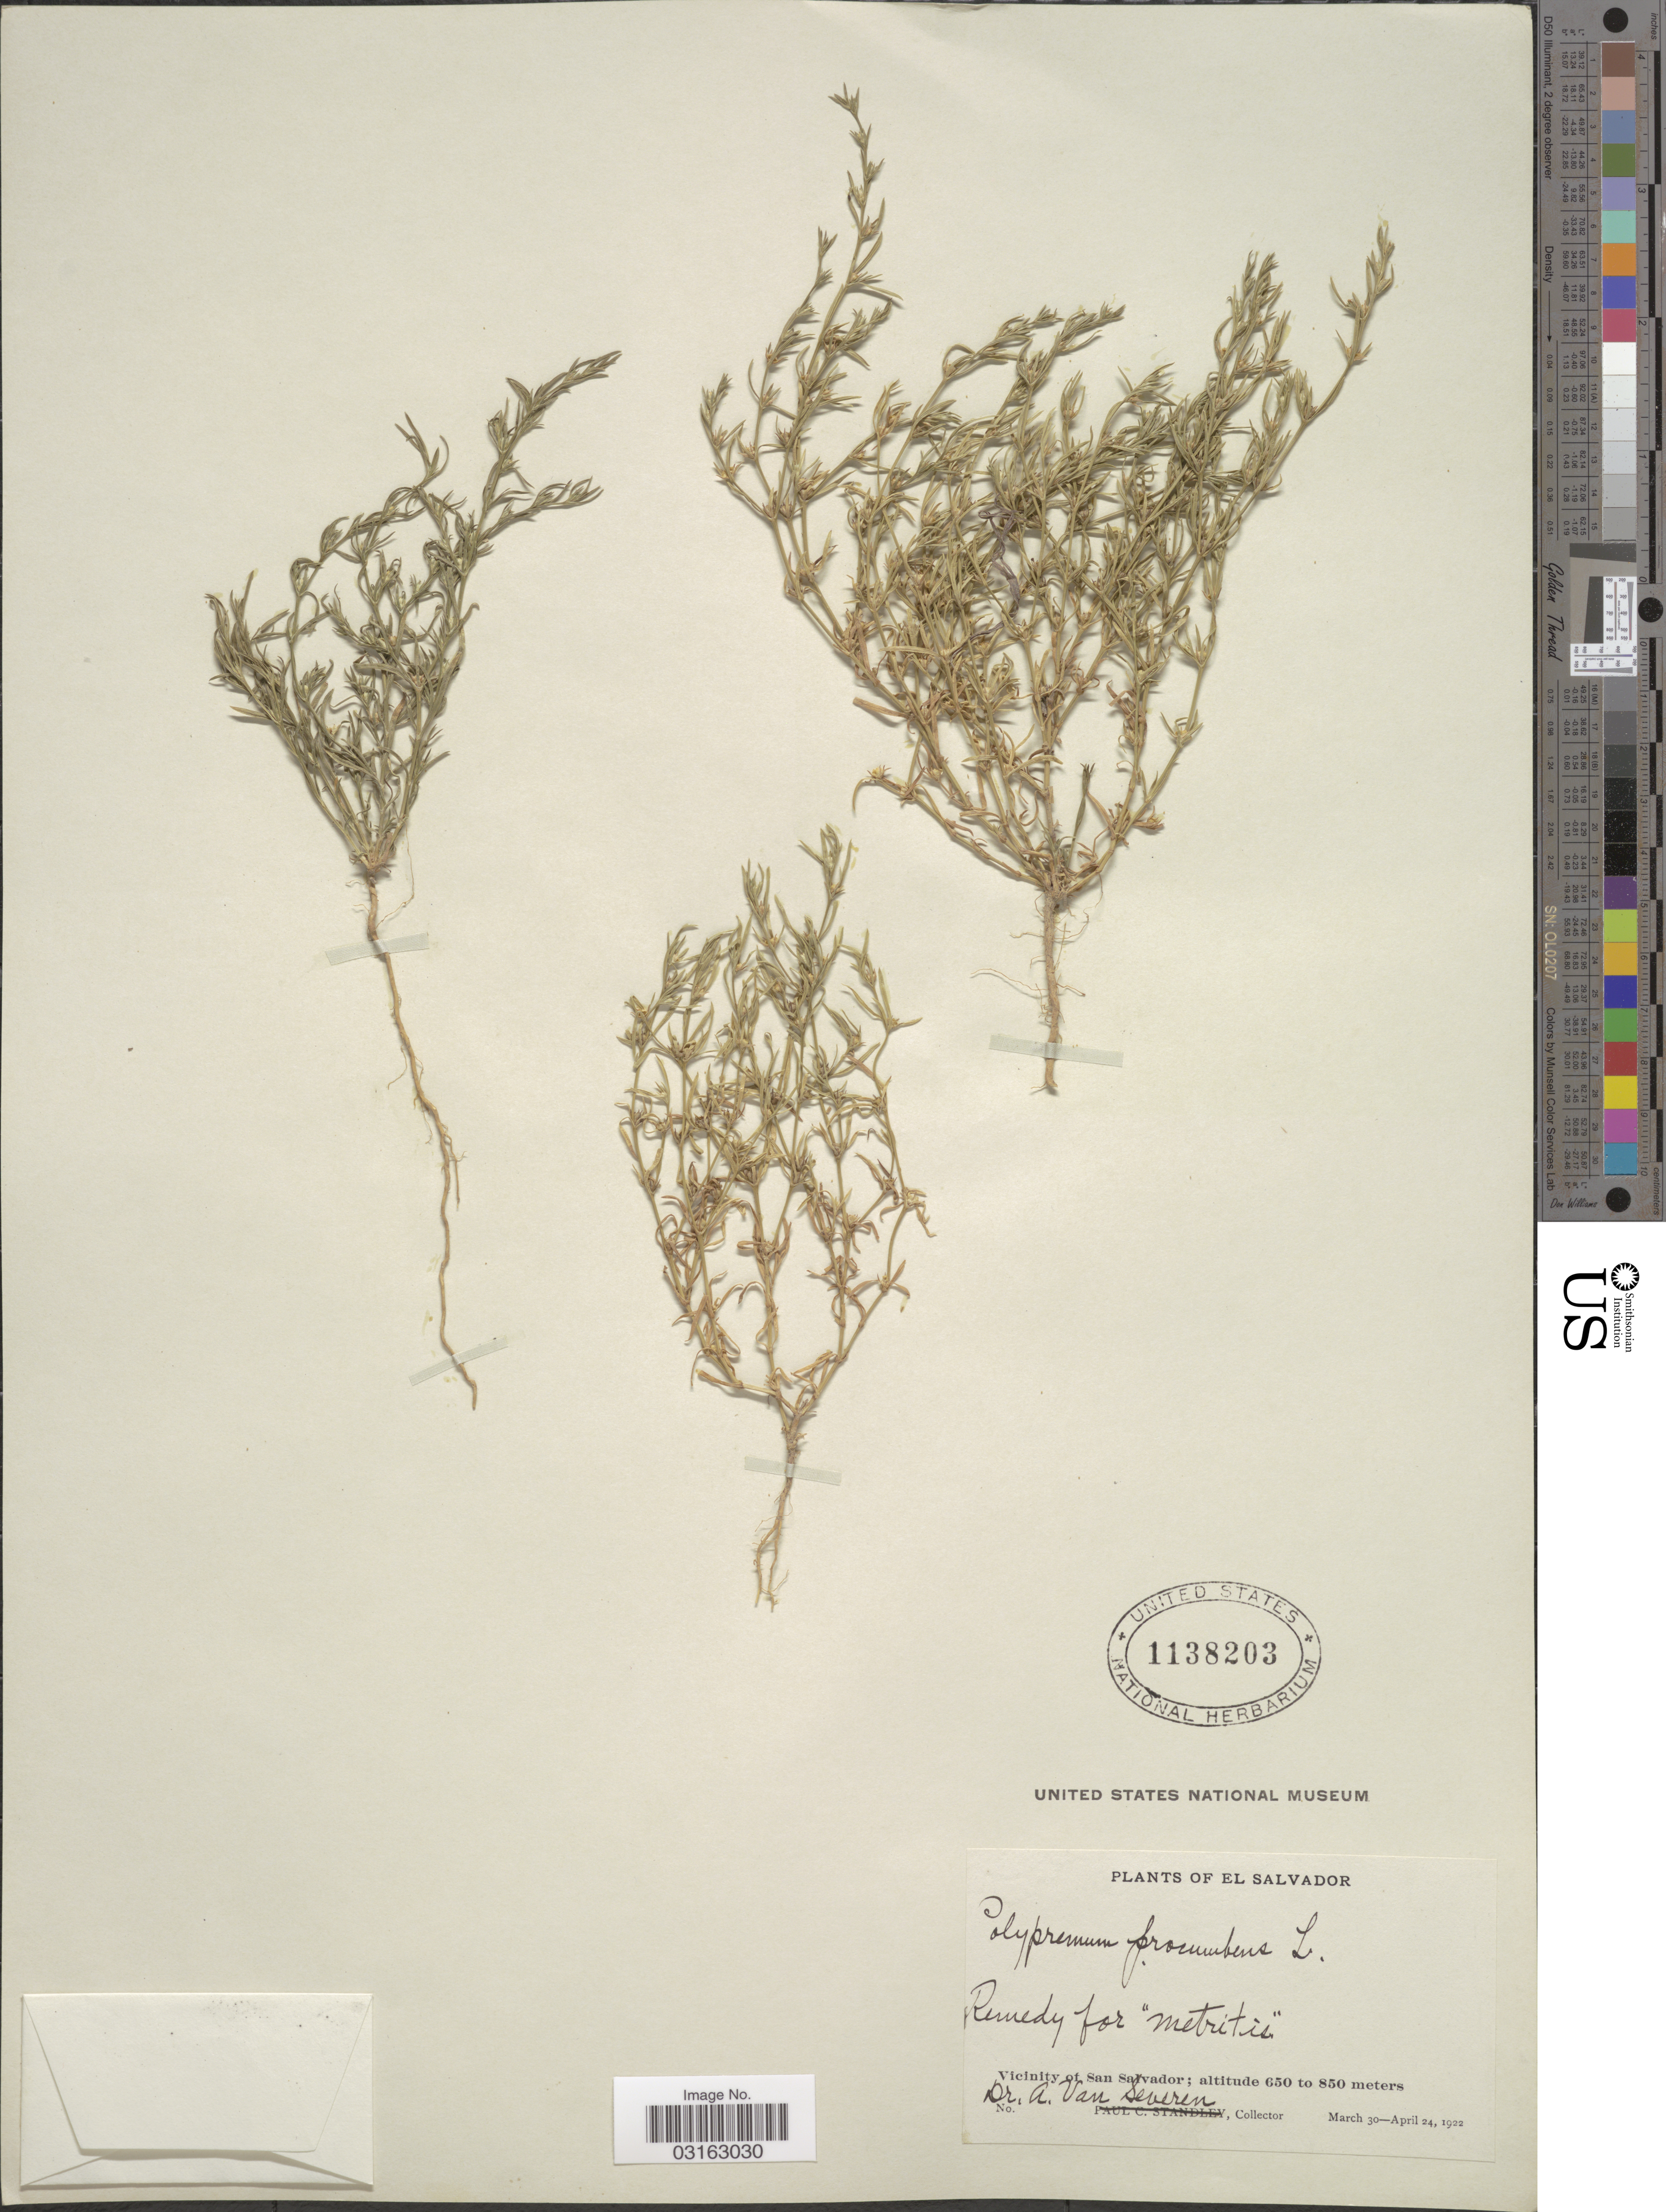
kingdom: Plantae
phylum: Tracheophyta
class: Magnoliopsida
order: Lamiales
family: Tetrachondraceae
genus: Polypremum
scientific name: Polypremum procumbens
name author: L.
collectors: A. Van Severen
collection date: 1922-03-30/1922-04-24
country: El Salvador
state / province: San Salvador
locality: Vicinity of San Salvador.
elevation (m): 650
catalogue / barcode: US 1138203